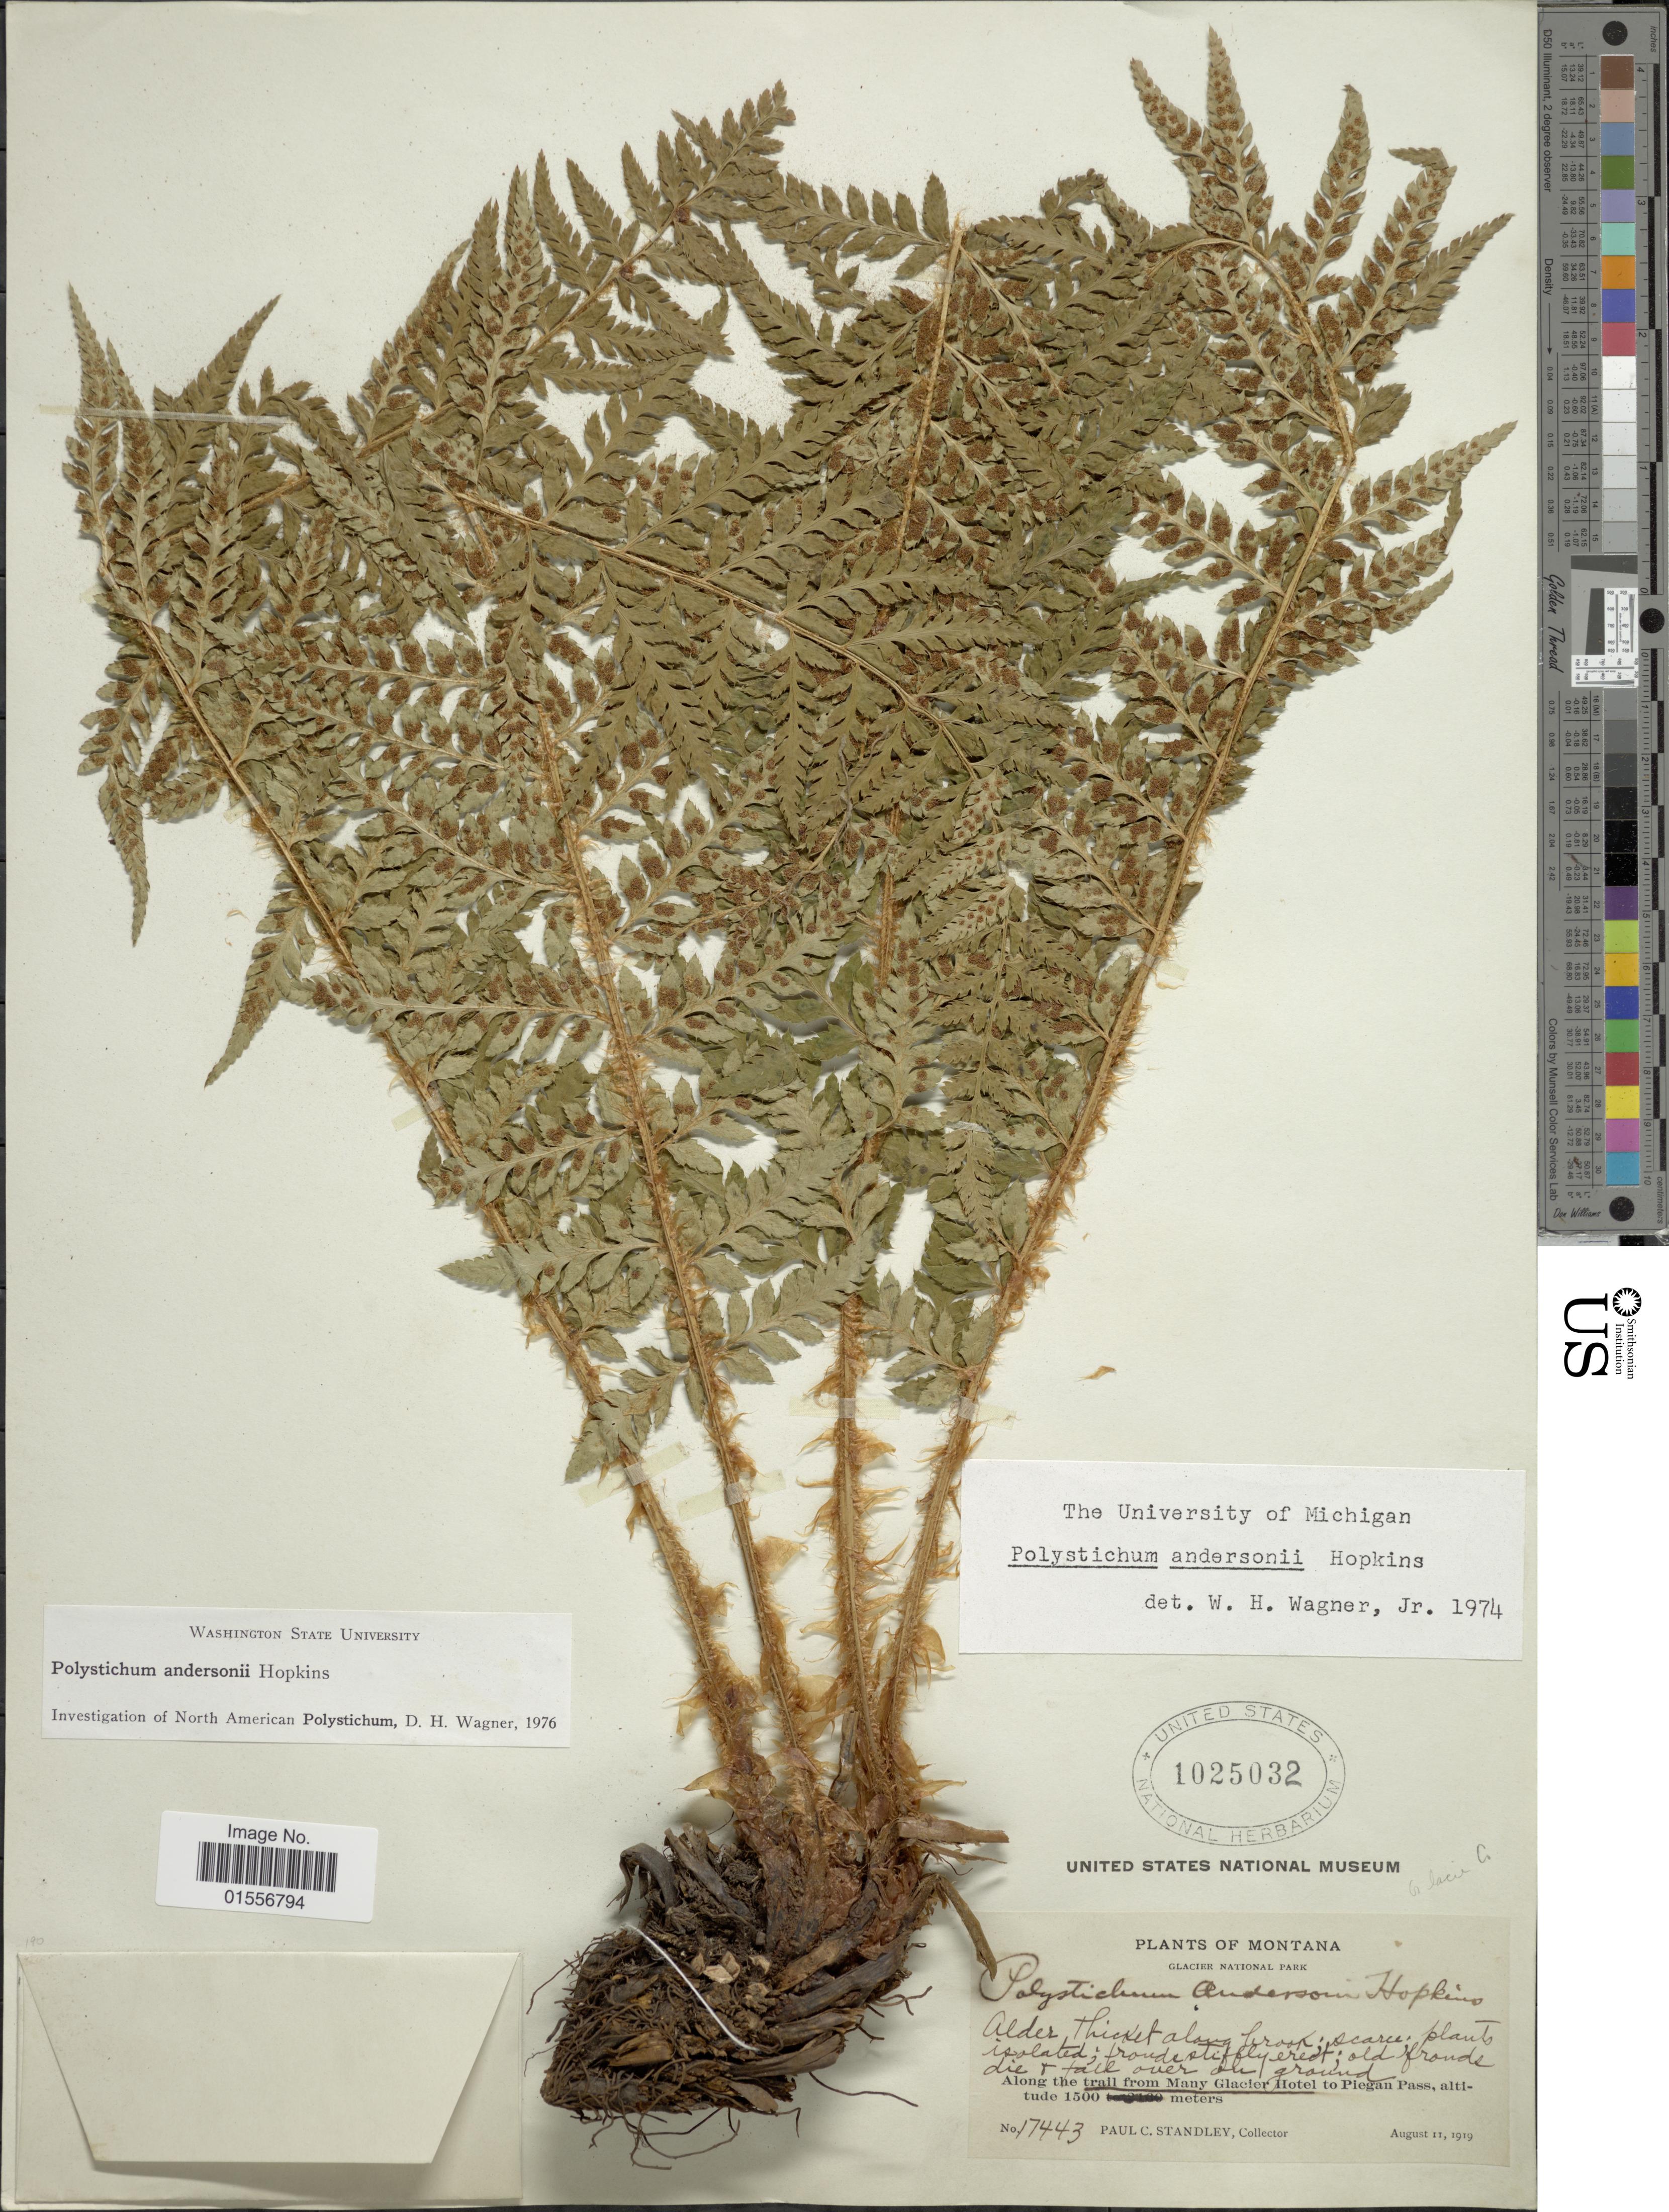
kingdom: Plantae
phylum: Tracheophyta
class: Polypodiopsida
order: Polypodiales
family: Dryopteridaceae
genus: Polystichum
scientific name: Polystichum andersonii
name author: Hopkins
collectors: P. C. Standley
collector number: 17443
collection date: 1919-08-11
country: United States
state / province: Montana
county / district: Glacier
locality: Glacier National Park, Alder thicket along brook. Along the trail from Many Glacier Hotel to Piegan Pass.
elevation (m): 1500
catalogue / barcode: US 1025032